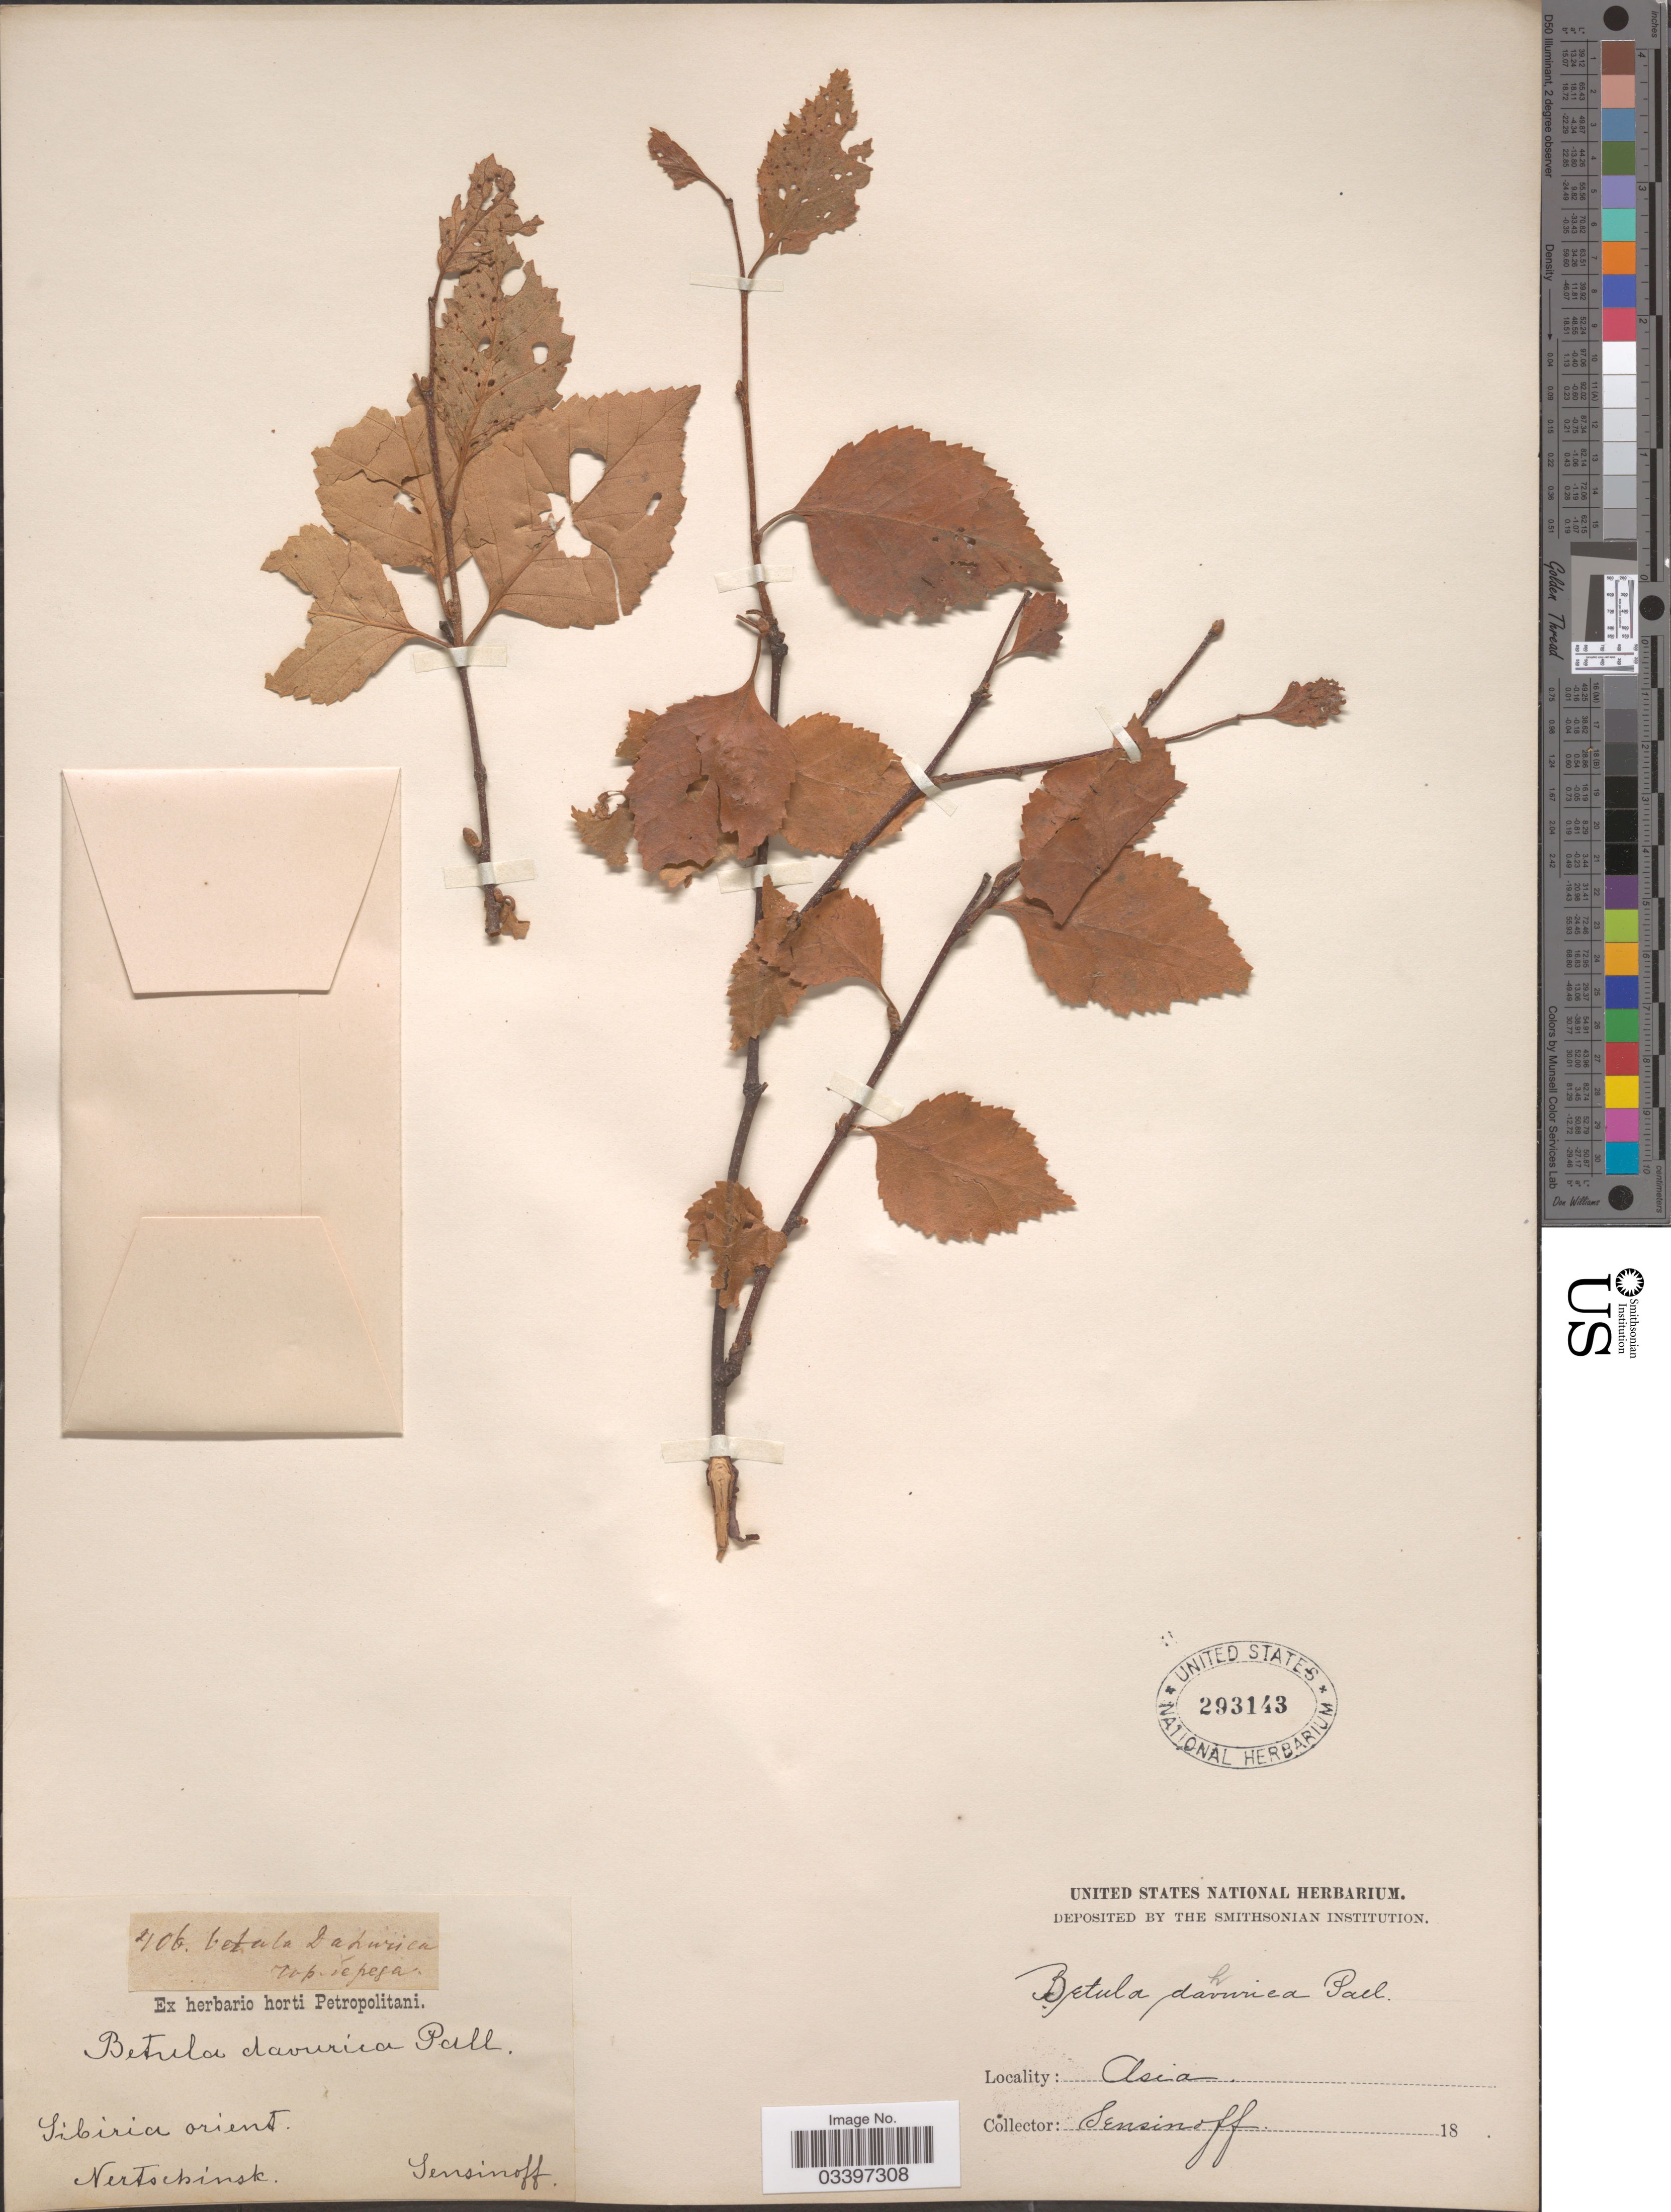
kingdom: Plantae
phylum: Tracheophyta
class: Magnoliopsida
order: Fagales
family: Betulaceae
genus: Betula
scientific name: Betula davurica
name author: Pall.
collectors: Sensinoff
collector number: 406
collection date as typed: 18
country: Russian Federation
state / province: Zabaykalsky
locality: Sibiria orient. Nertschinsk.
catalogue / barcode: US 293143